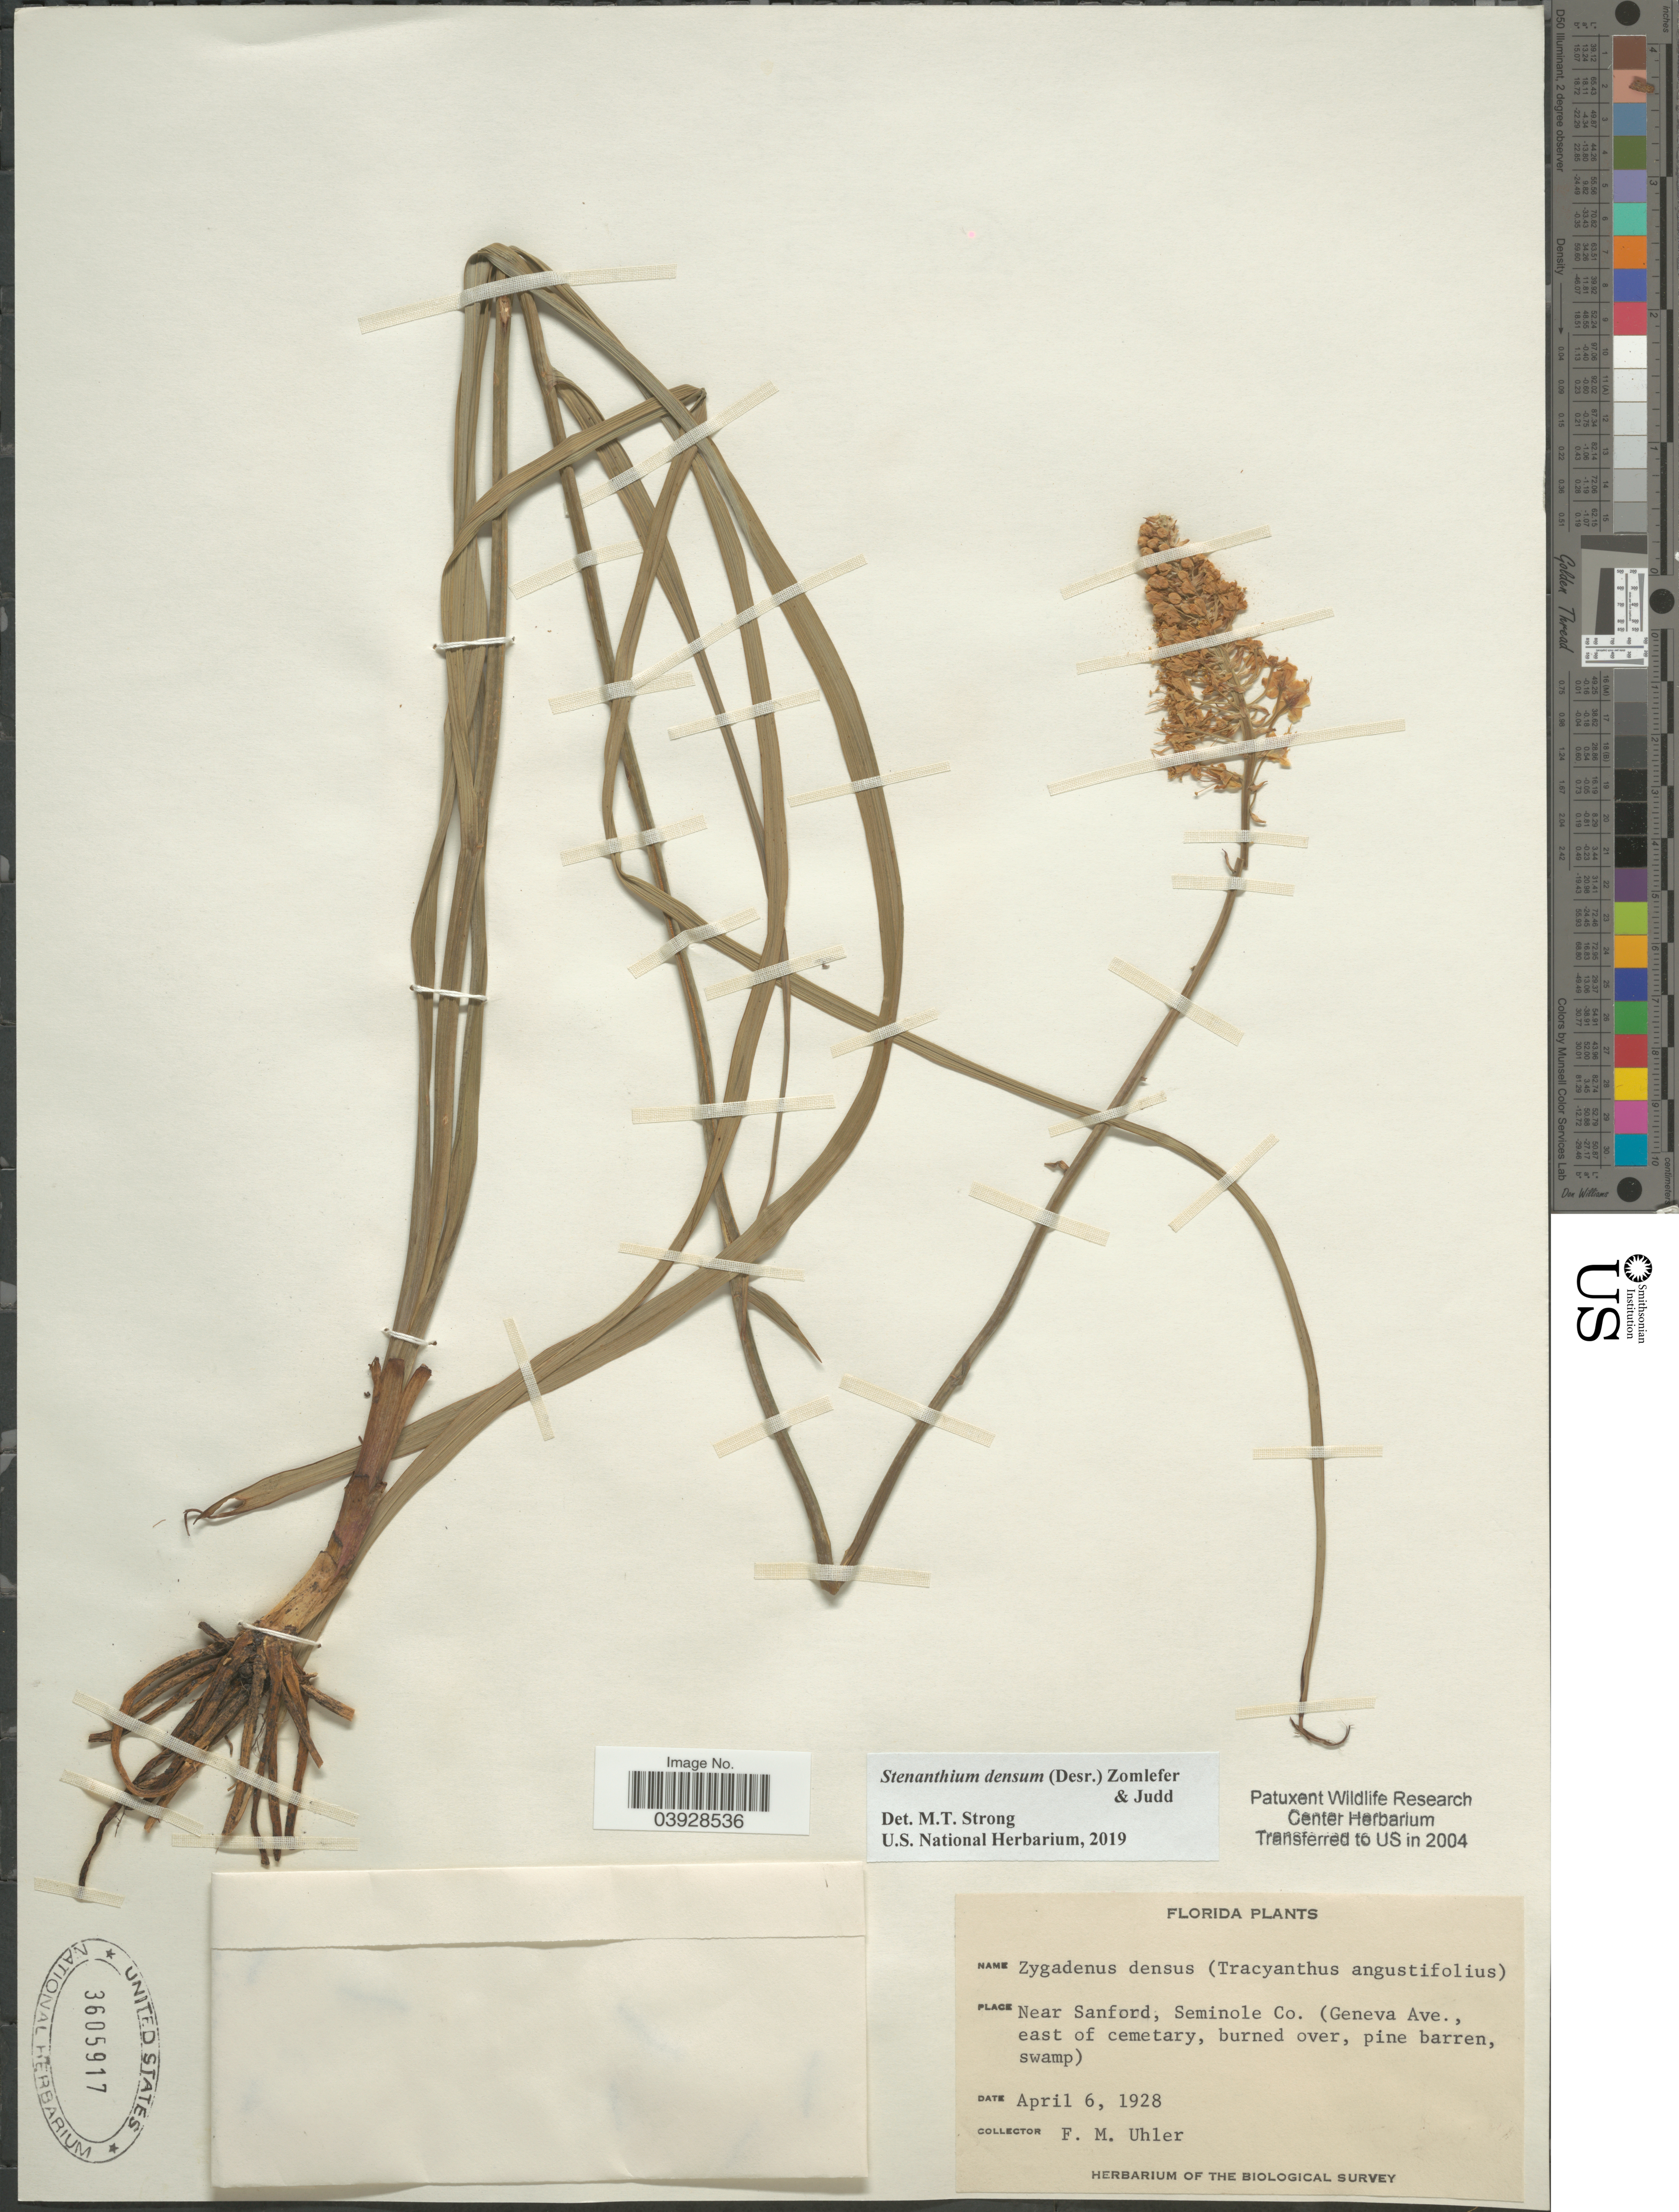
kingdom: Plantae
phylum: Tracheophyta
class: Liliopsida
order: Liliales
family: Melanthiaceae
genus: Stenanthium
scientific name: Stenanthium densum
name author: (Desr.) Zomlefer & Judd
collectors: F. M. Uhler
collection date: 1928-04-06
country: United States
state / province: Florida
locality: Near Sanford, Seminole Co. (Geneva Ave., east of cemetary, burned over, pine barren, swamp).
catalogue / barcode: US 3605917